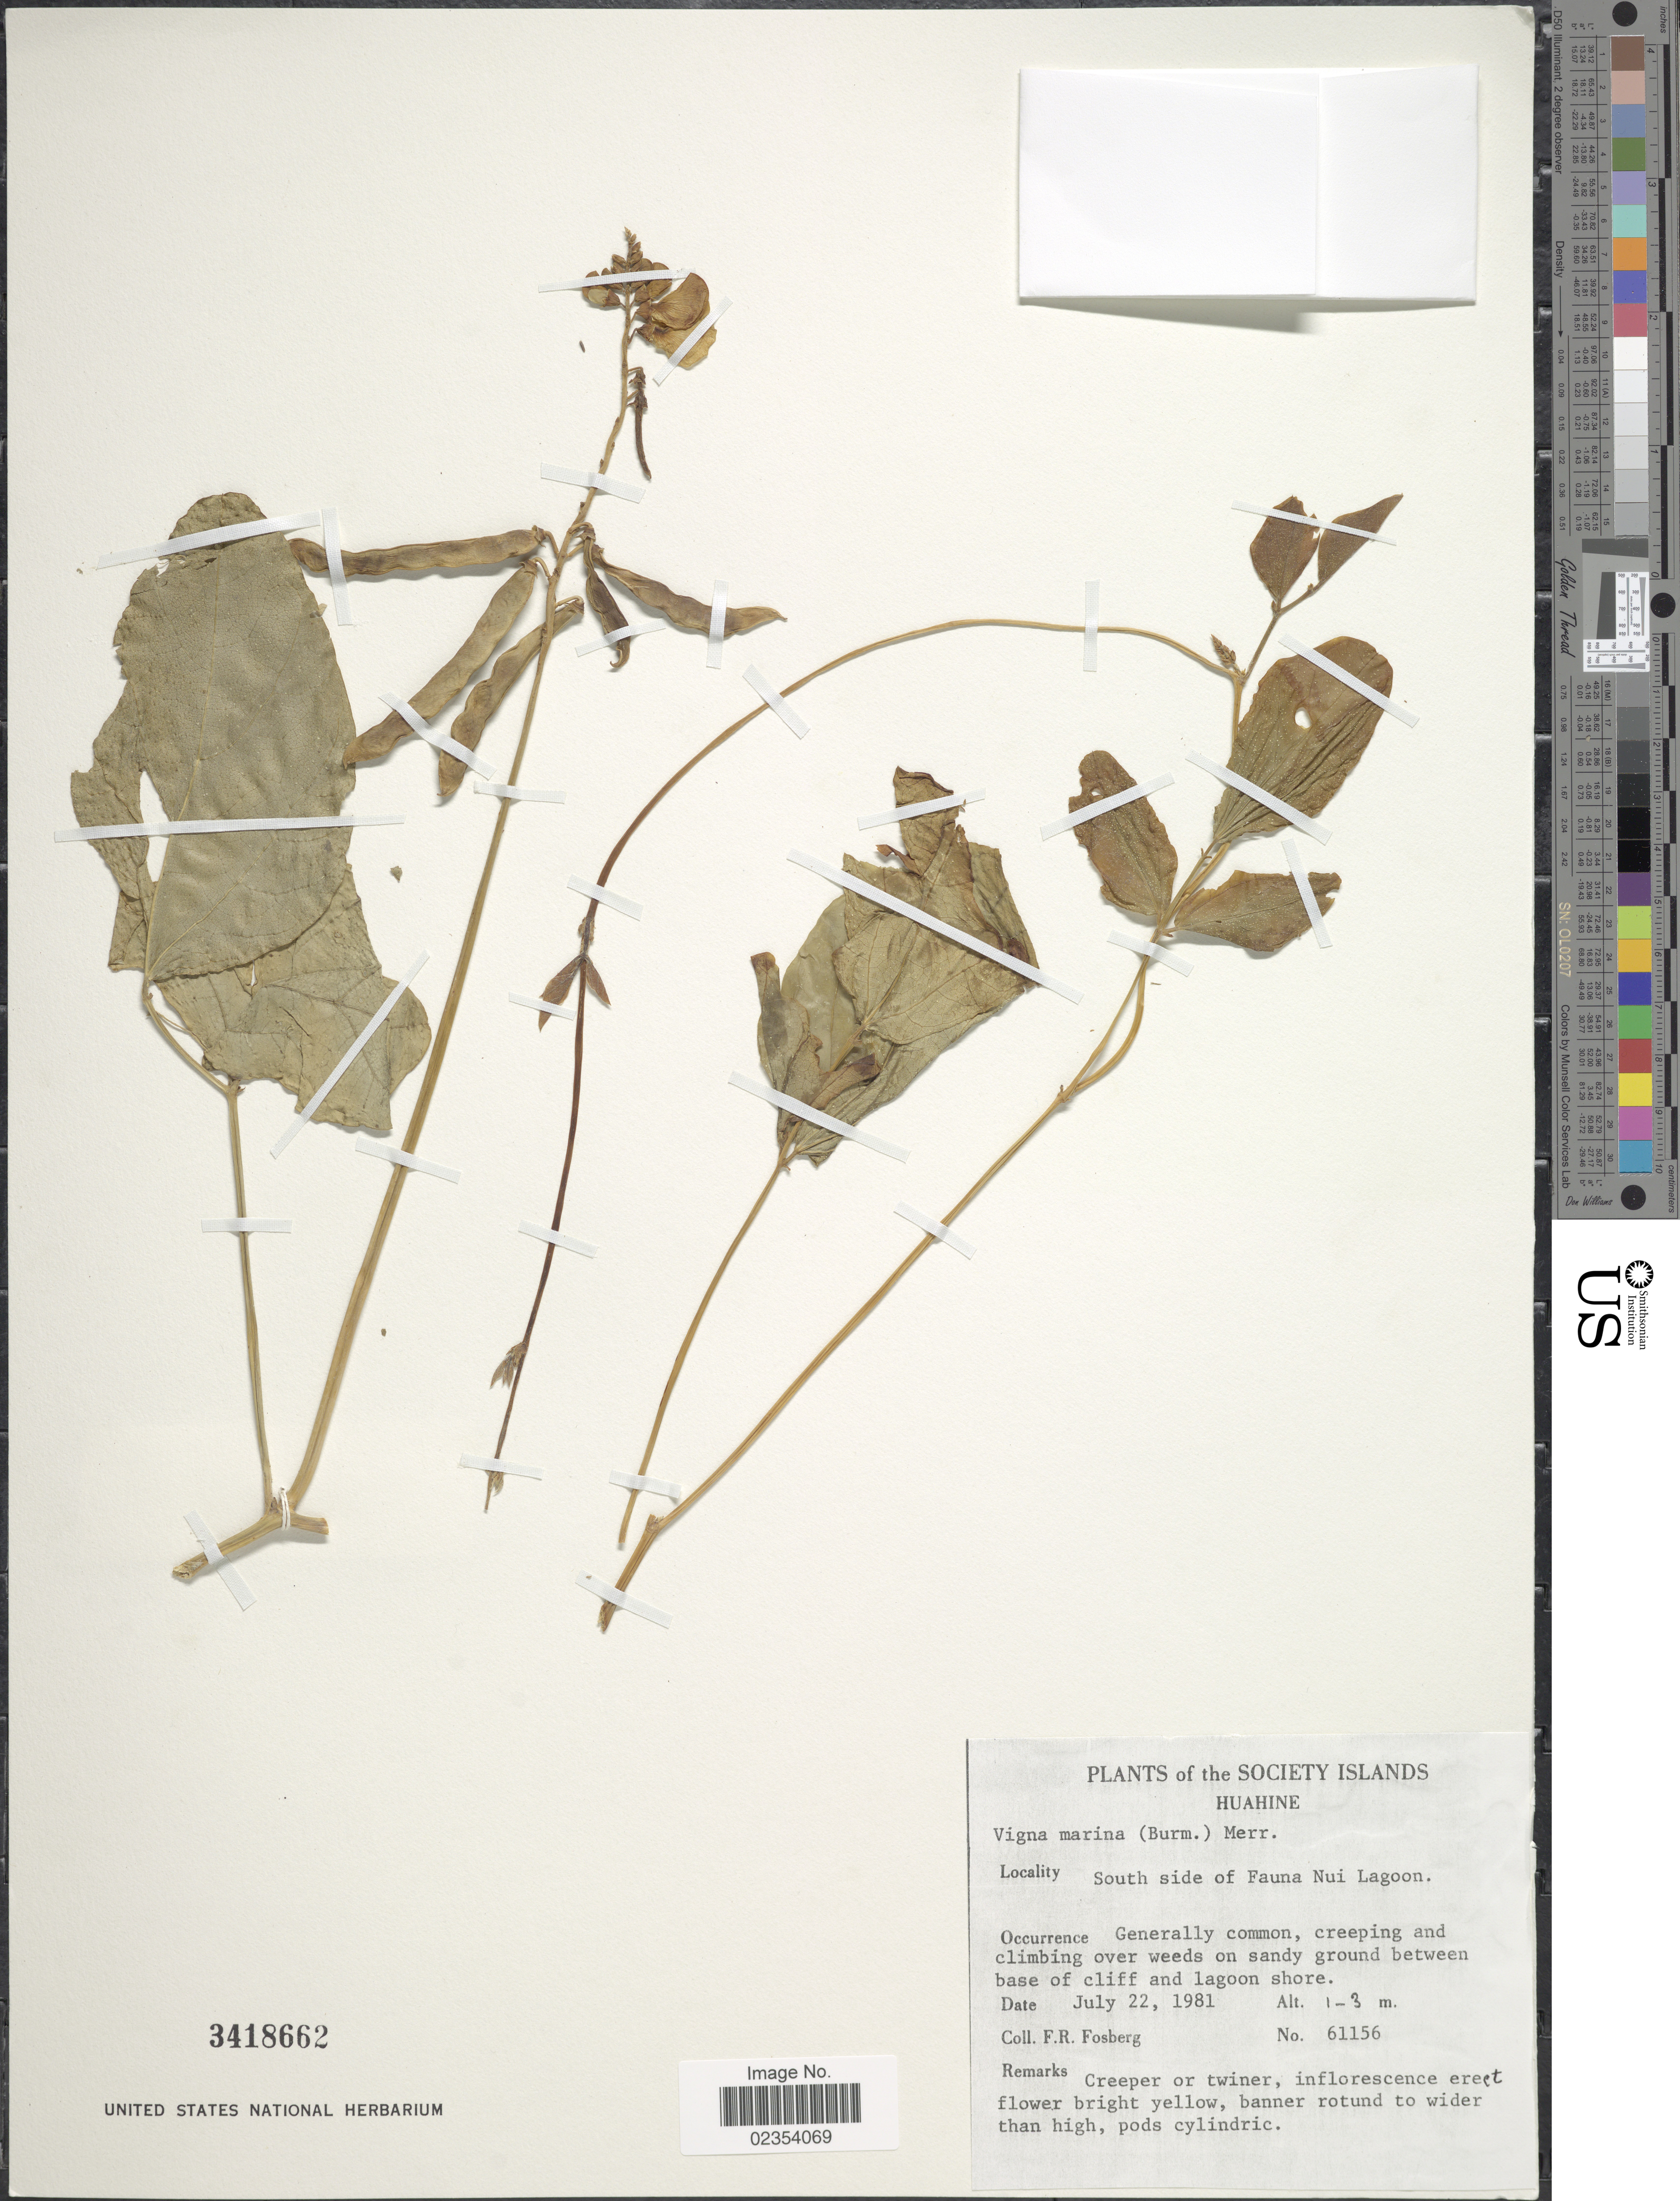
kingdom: Plantae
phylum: Tracheophyta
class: Magnoliopsida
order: Fabales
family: Fabaceae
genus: Vigna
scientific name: Vigna marina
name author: (Burm.) Merr.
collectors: F. R. Fosberg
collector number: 61156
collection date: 1981-07-22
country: French Polynesia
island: Huahine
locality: Society Islands. Huahine. South side of Fauna Nui Lagoon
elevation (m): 1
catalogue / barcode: US 3418662